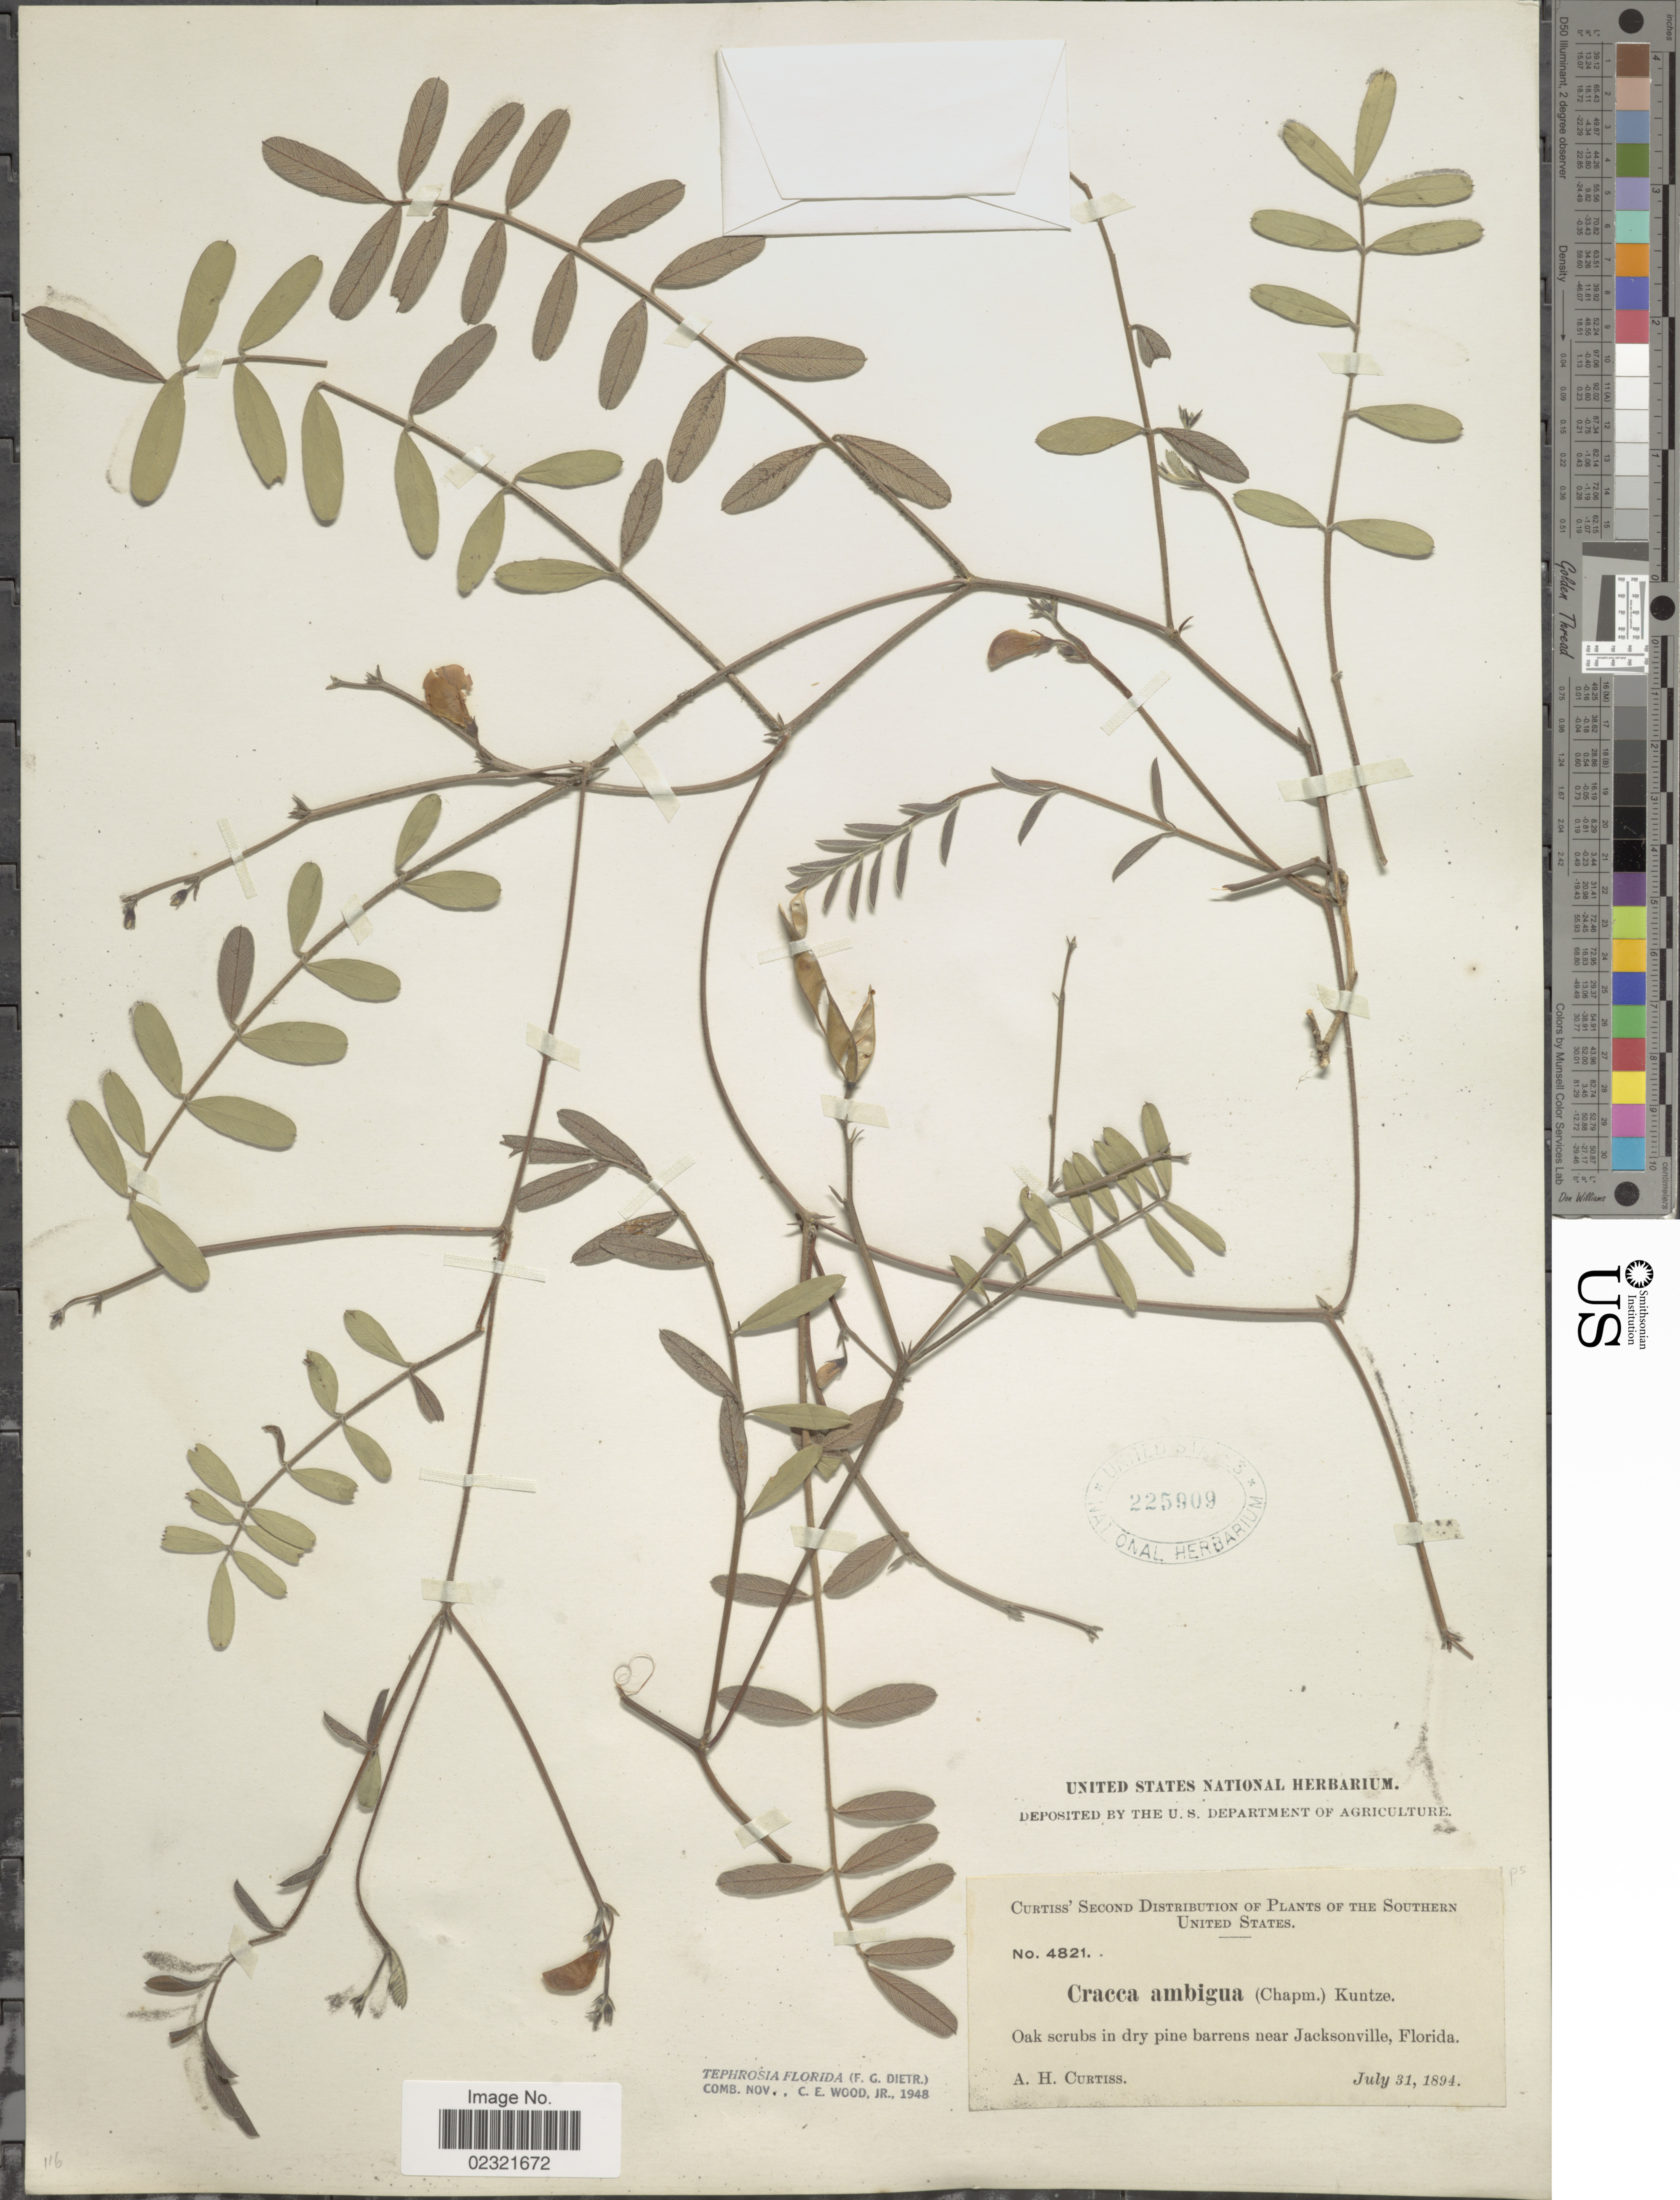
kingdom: Plantae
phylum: Tracheophyta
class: Magnoliopsida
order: Fabales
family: Fabaceae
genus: Tephrosia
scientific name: Tephrosia florida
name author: (Dietr.) C.E. Wood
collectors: A. H. Curtiss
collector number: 4821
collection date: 1894-07-31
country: United States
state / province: Florida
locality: The Southern United States, Oak scrubs in dry pine barrens near Jacksonville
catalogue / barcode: US 225909